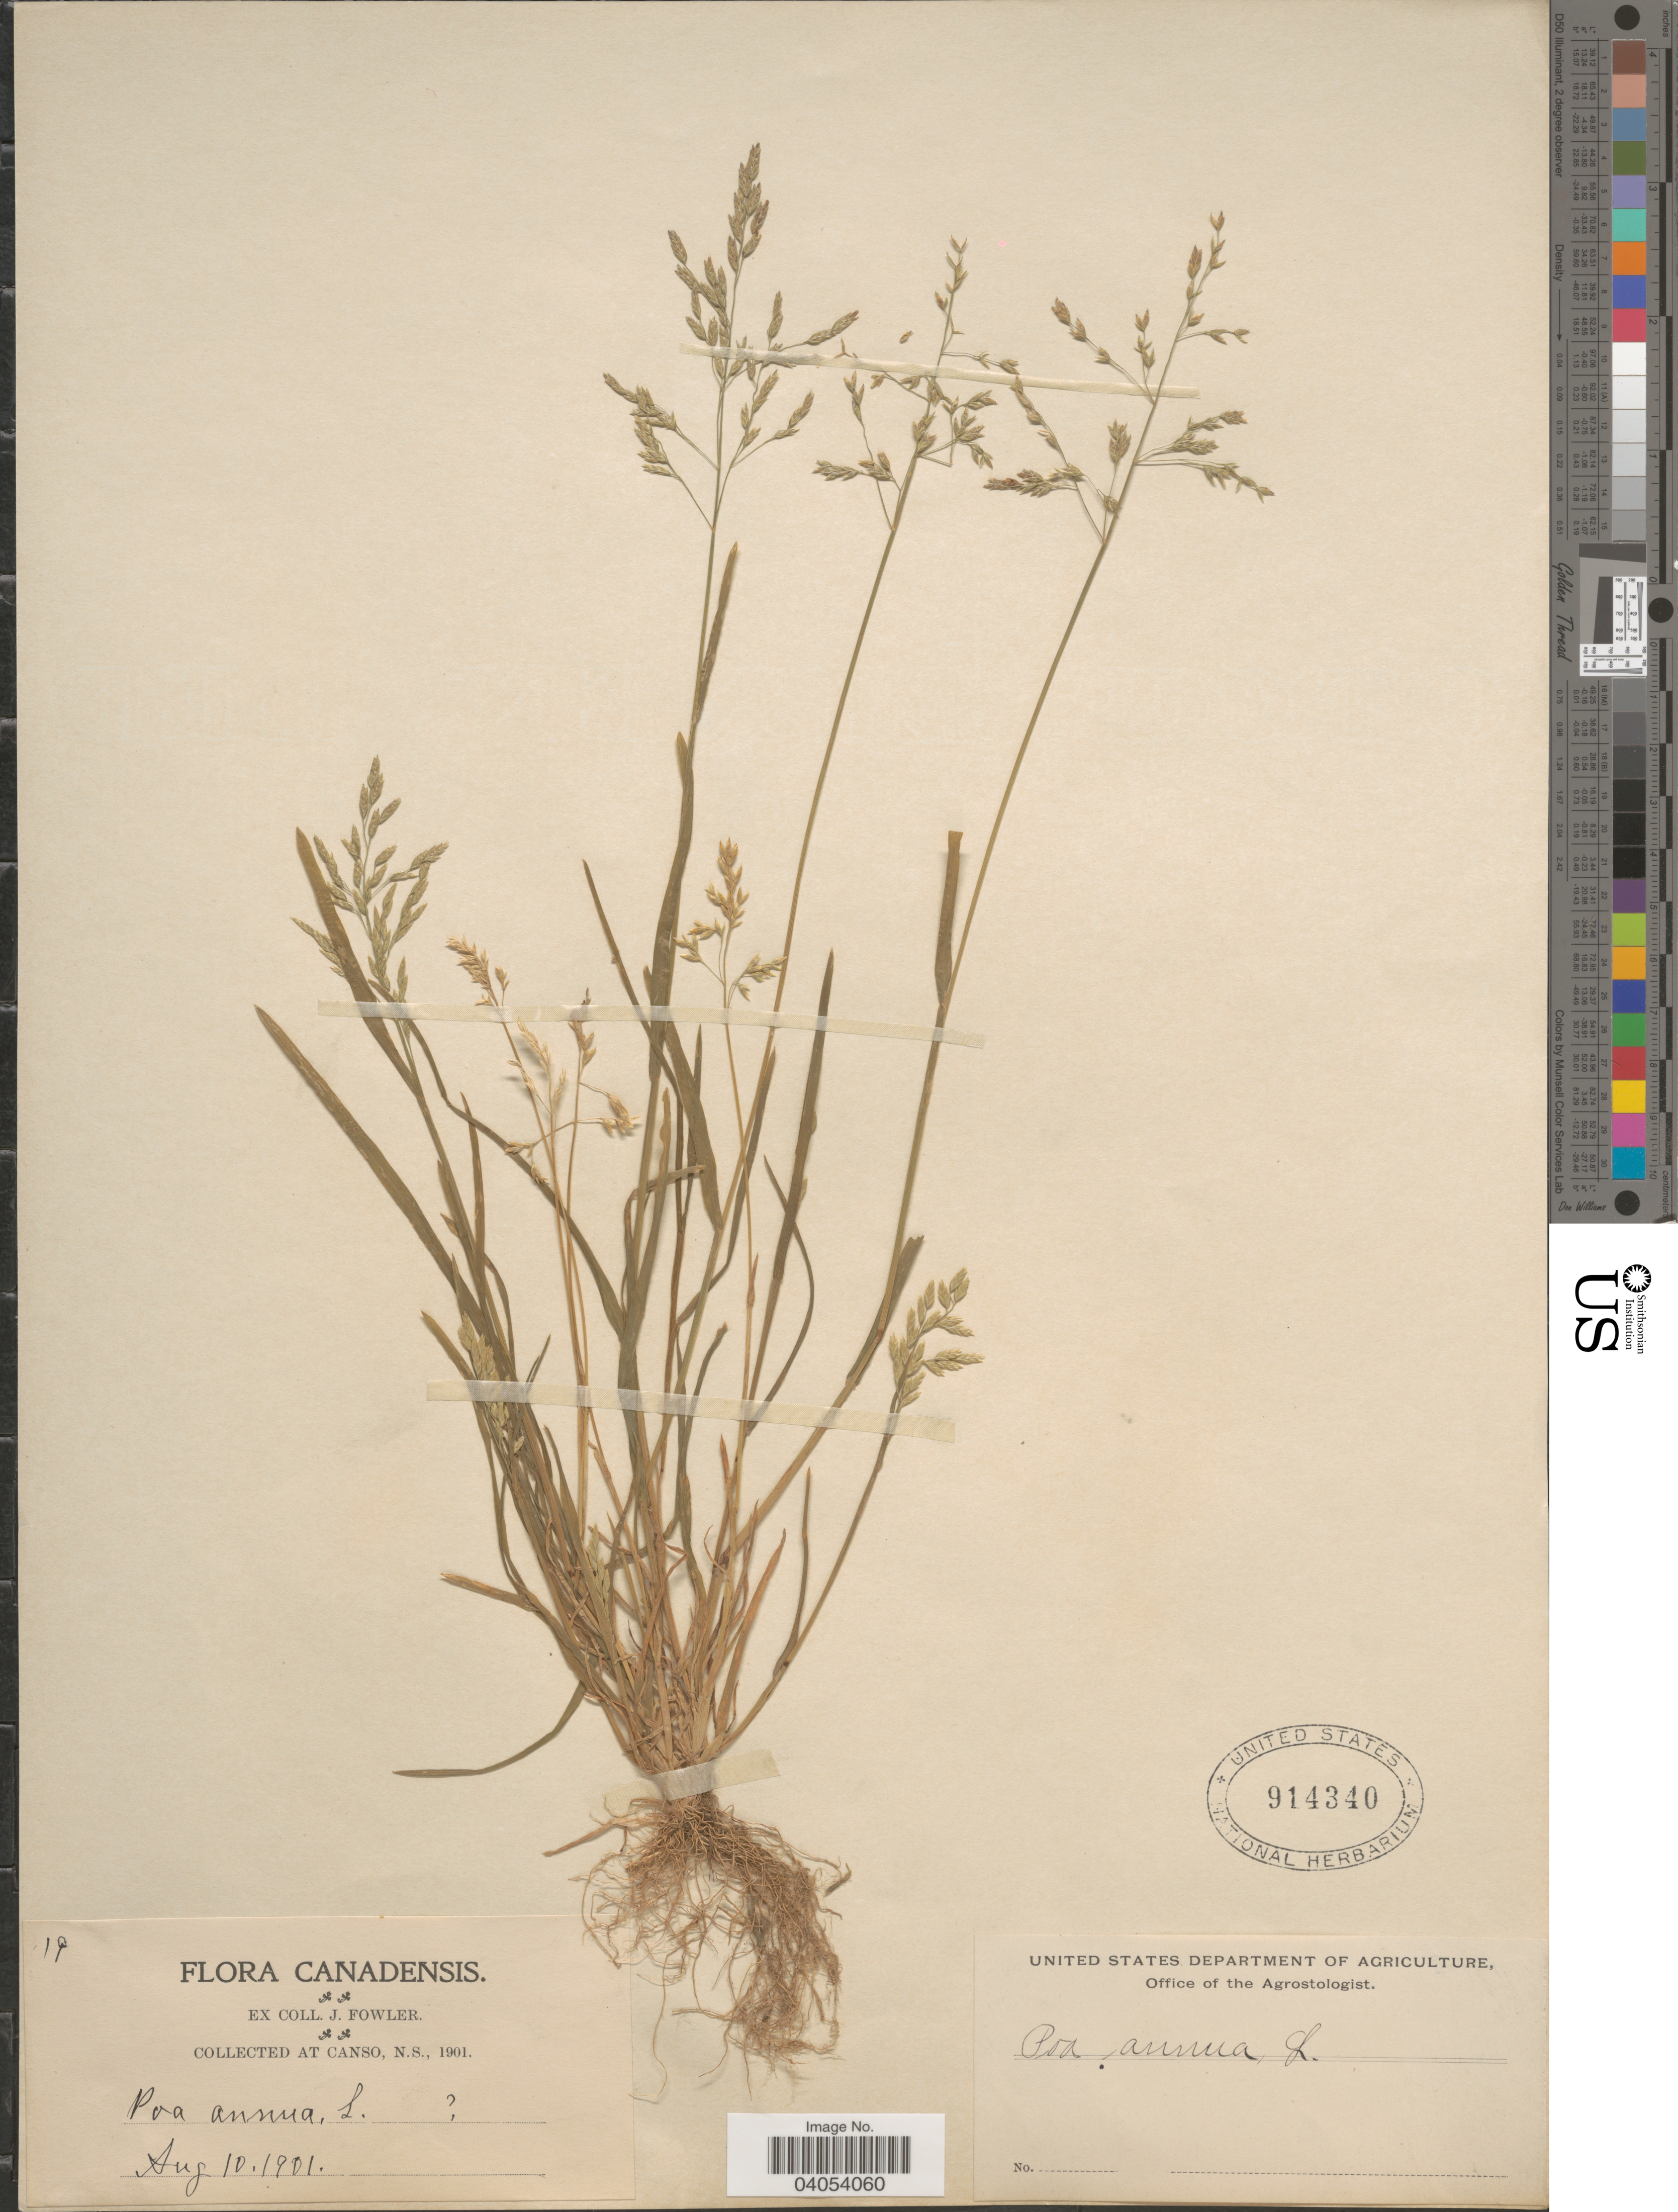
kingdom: Plantae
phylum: Tracheophyta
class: Liliopsida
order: Poales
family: Poaceae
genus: Poa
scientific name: Poa annua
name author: L.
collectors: J. Fowler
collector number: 19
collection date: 1901-08-10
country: Canada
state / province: Nova Scotia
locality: At Canso.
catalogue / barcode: US 914340